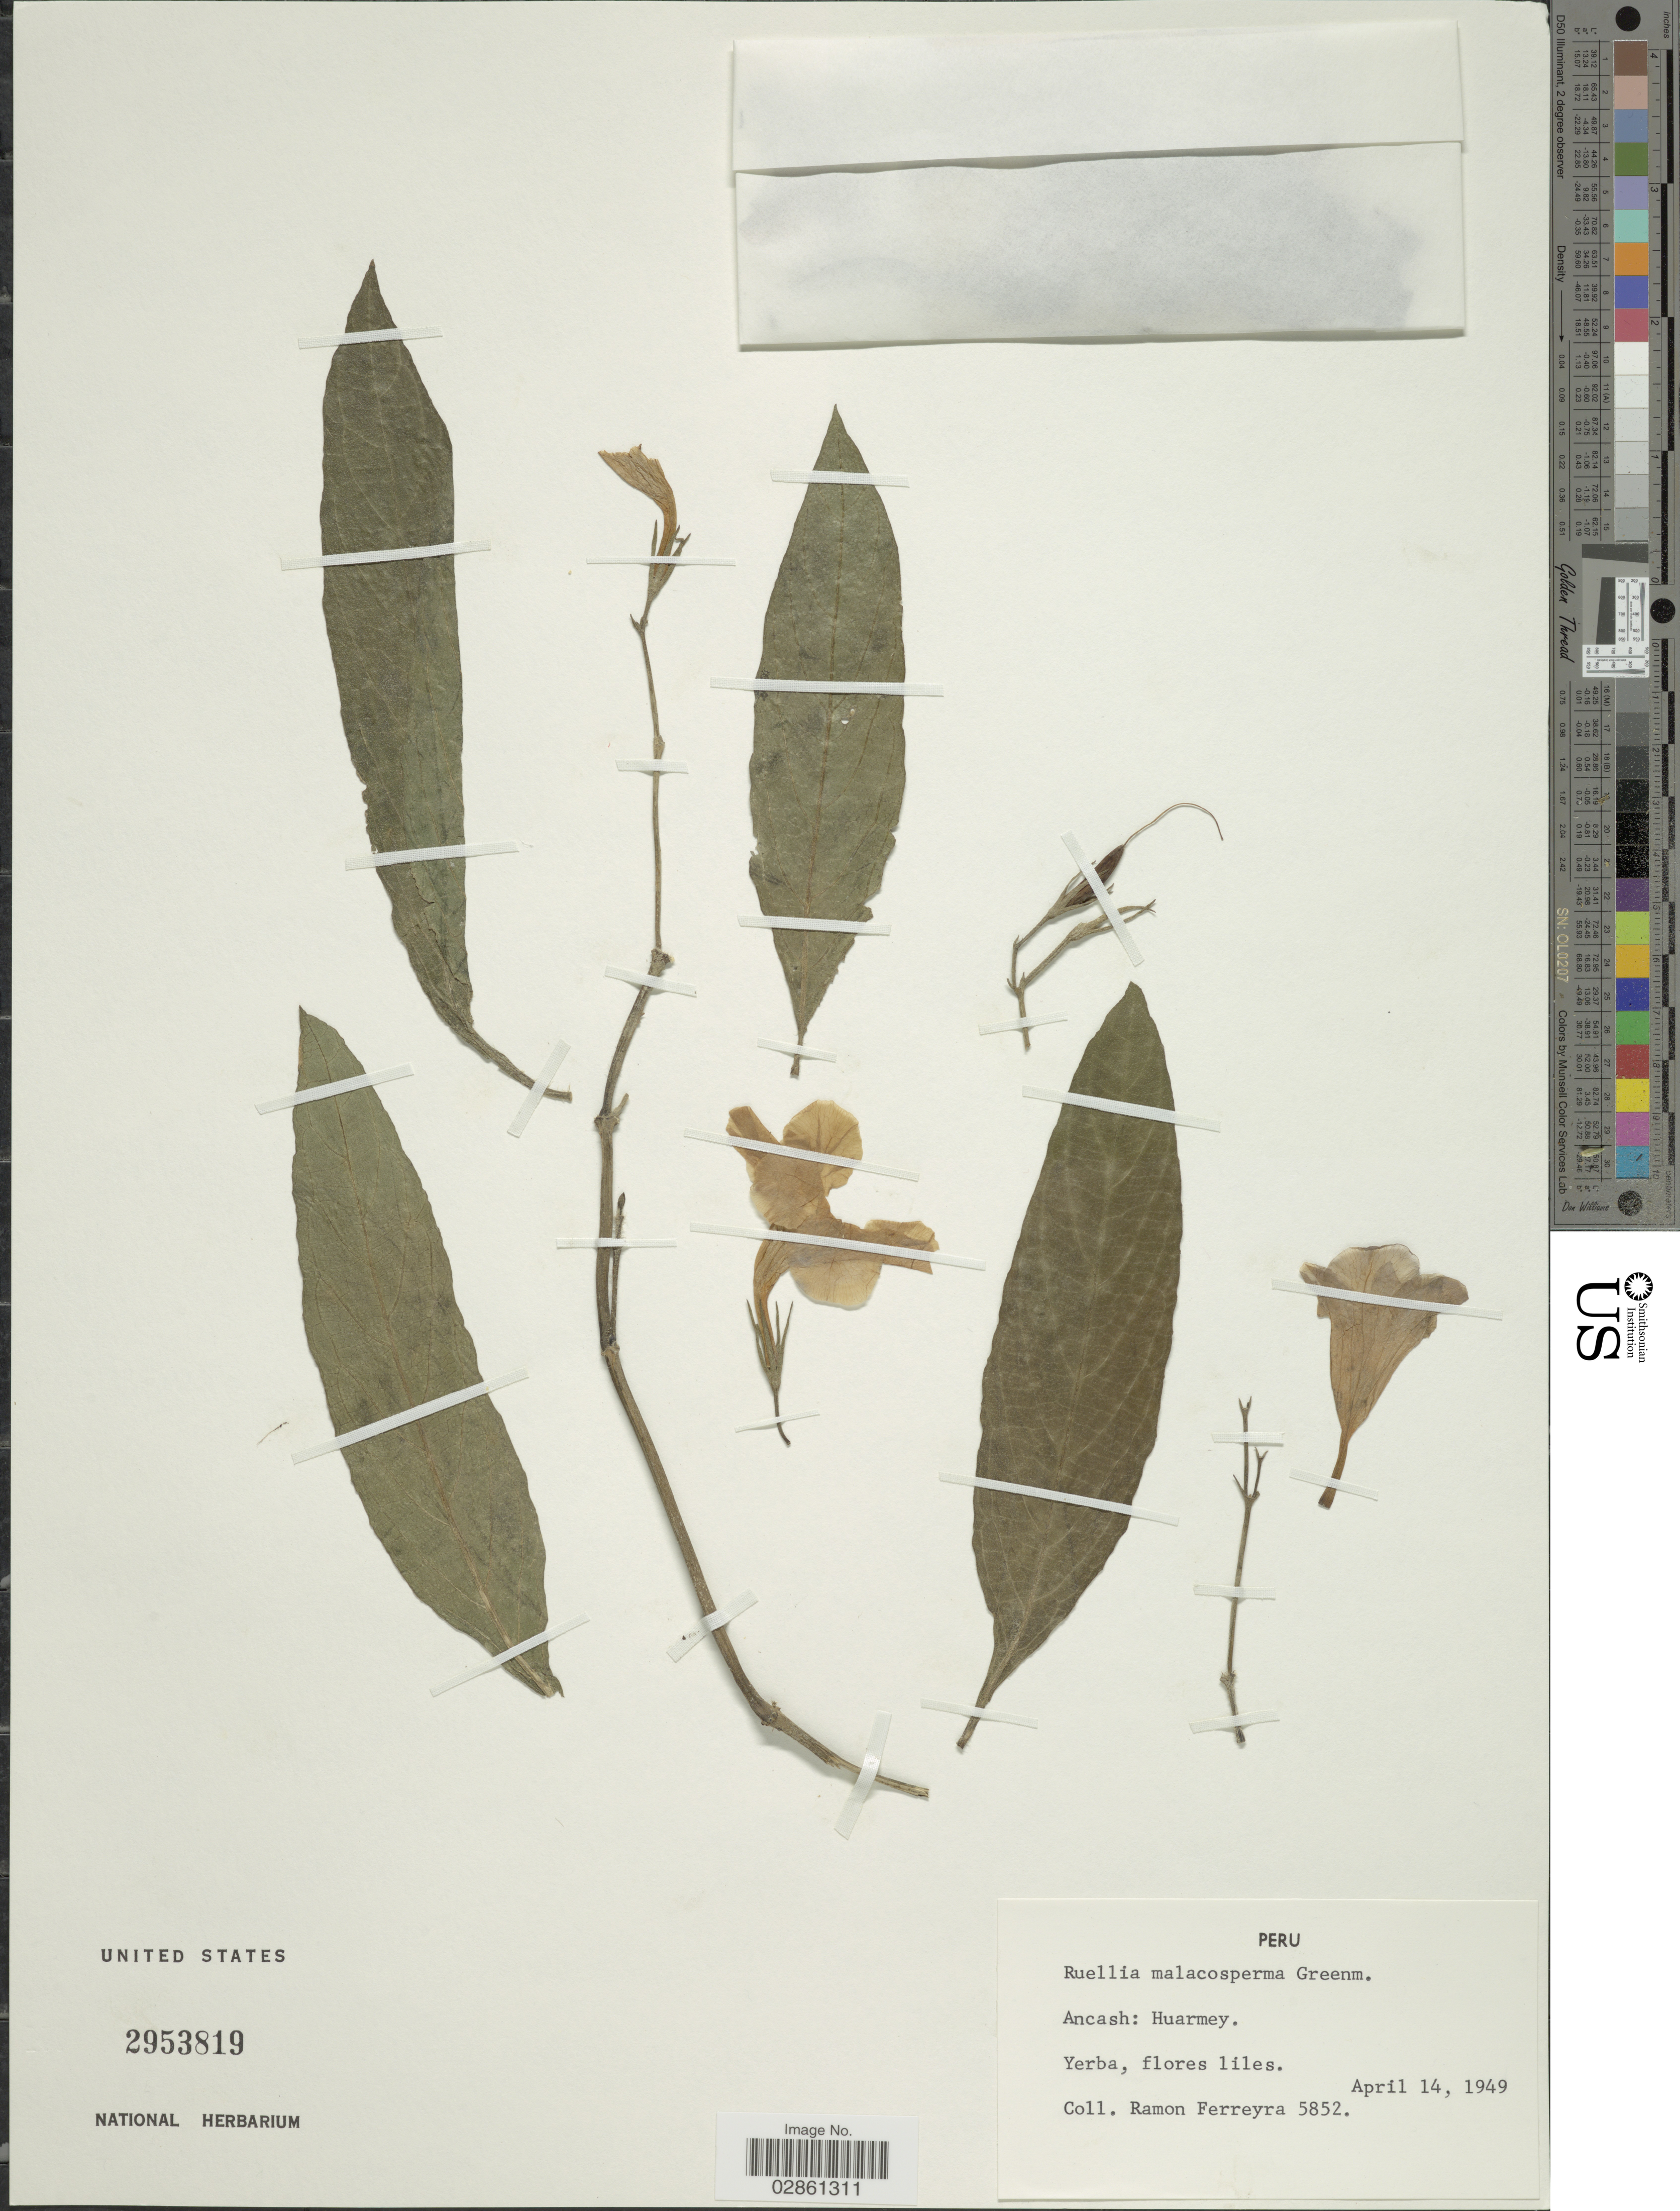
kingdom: Plantae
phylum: Tracheophyta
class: Magnoliopsida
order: Lamiales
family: Acanthaceae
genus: Ruellia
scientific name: Ruellia malacosperma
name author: Greenm.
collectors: R. A. Ferreyra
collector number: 5852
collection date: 1949-04-14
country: Peru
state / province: Ancash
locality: Huarmey.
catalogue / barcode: US 2953819